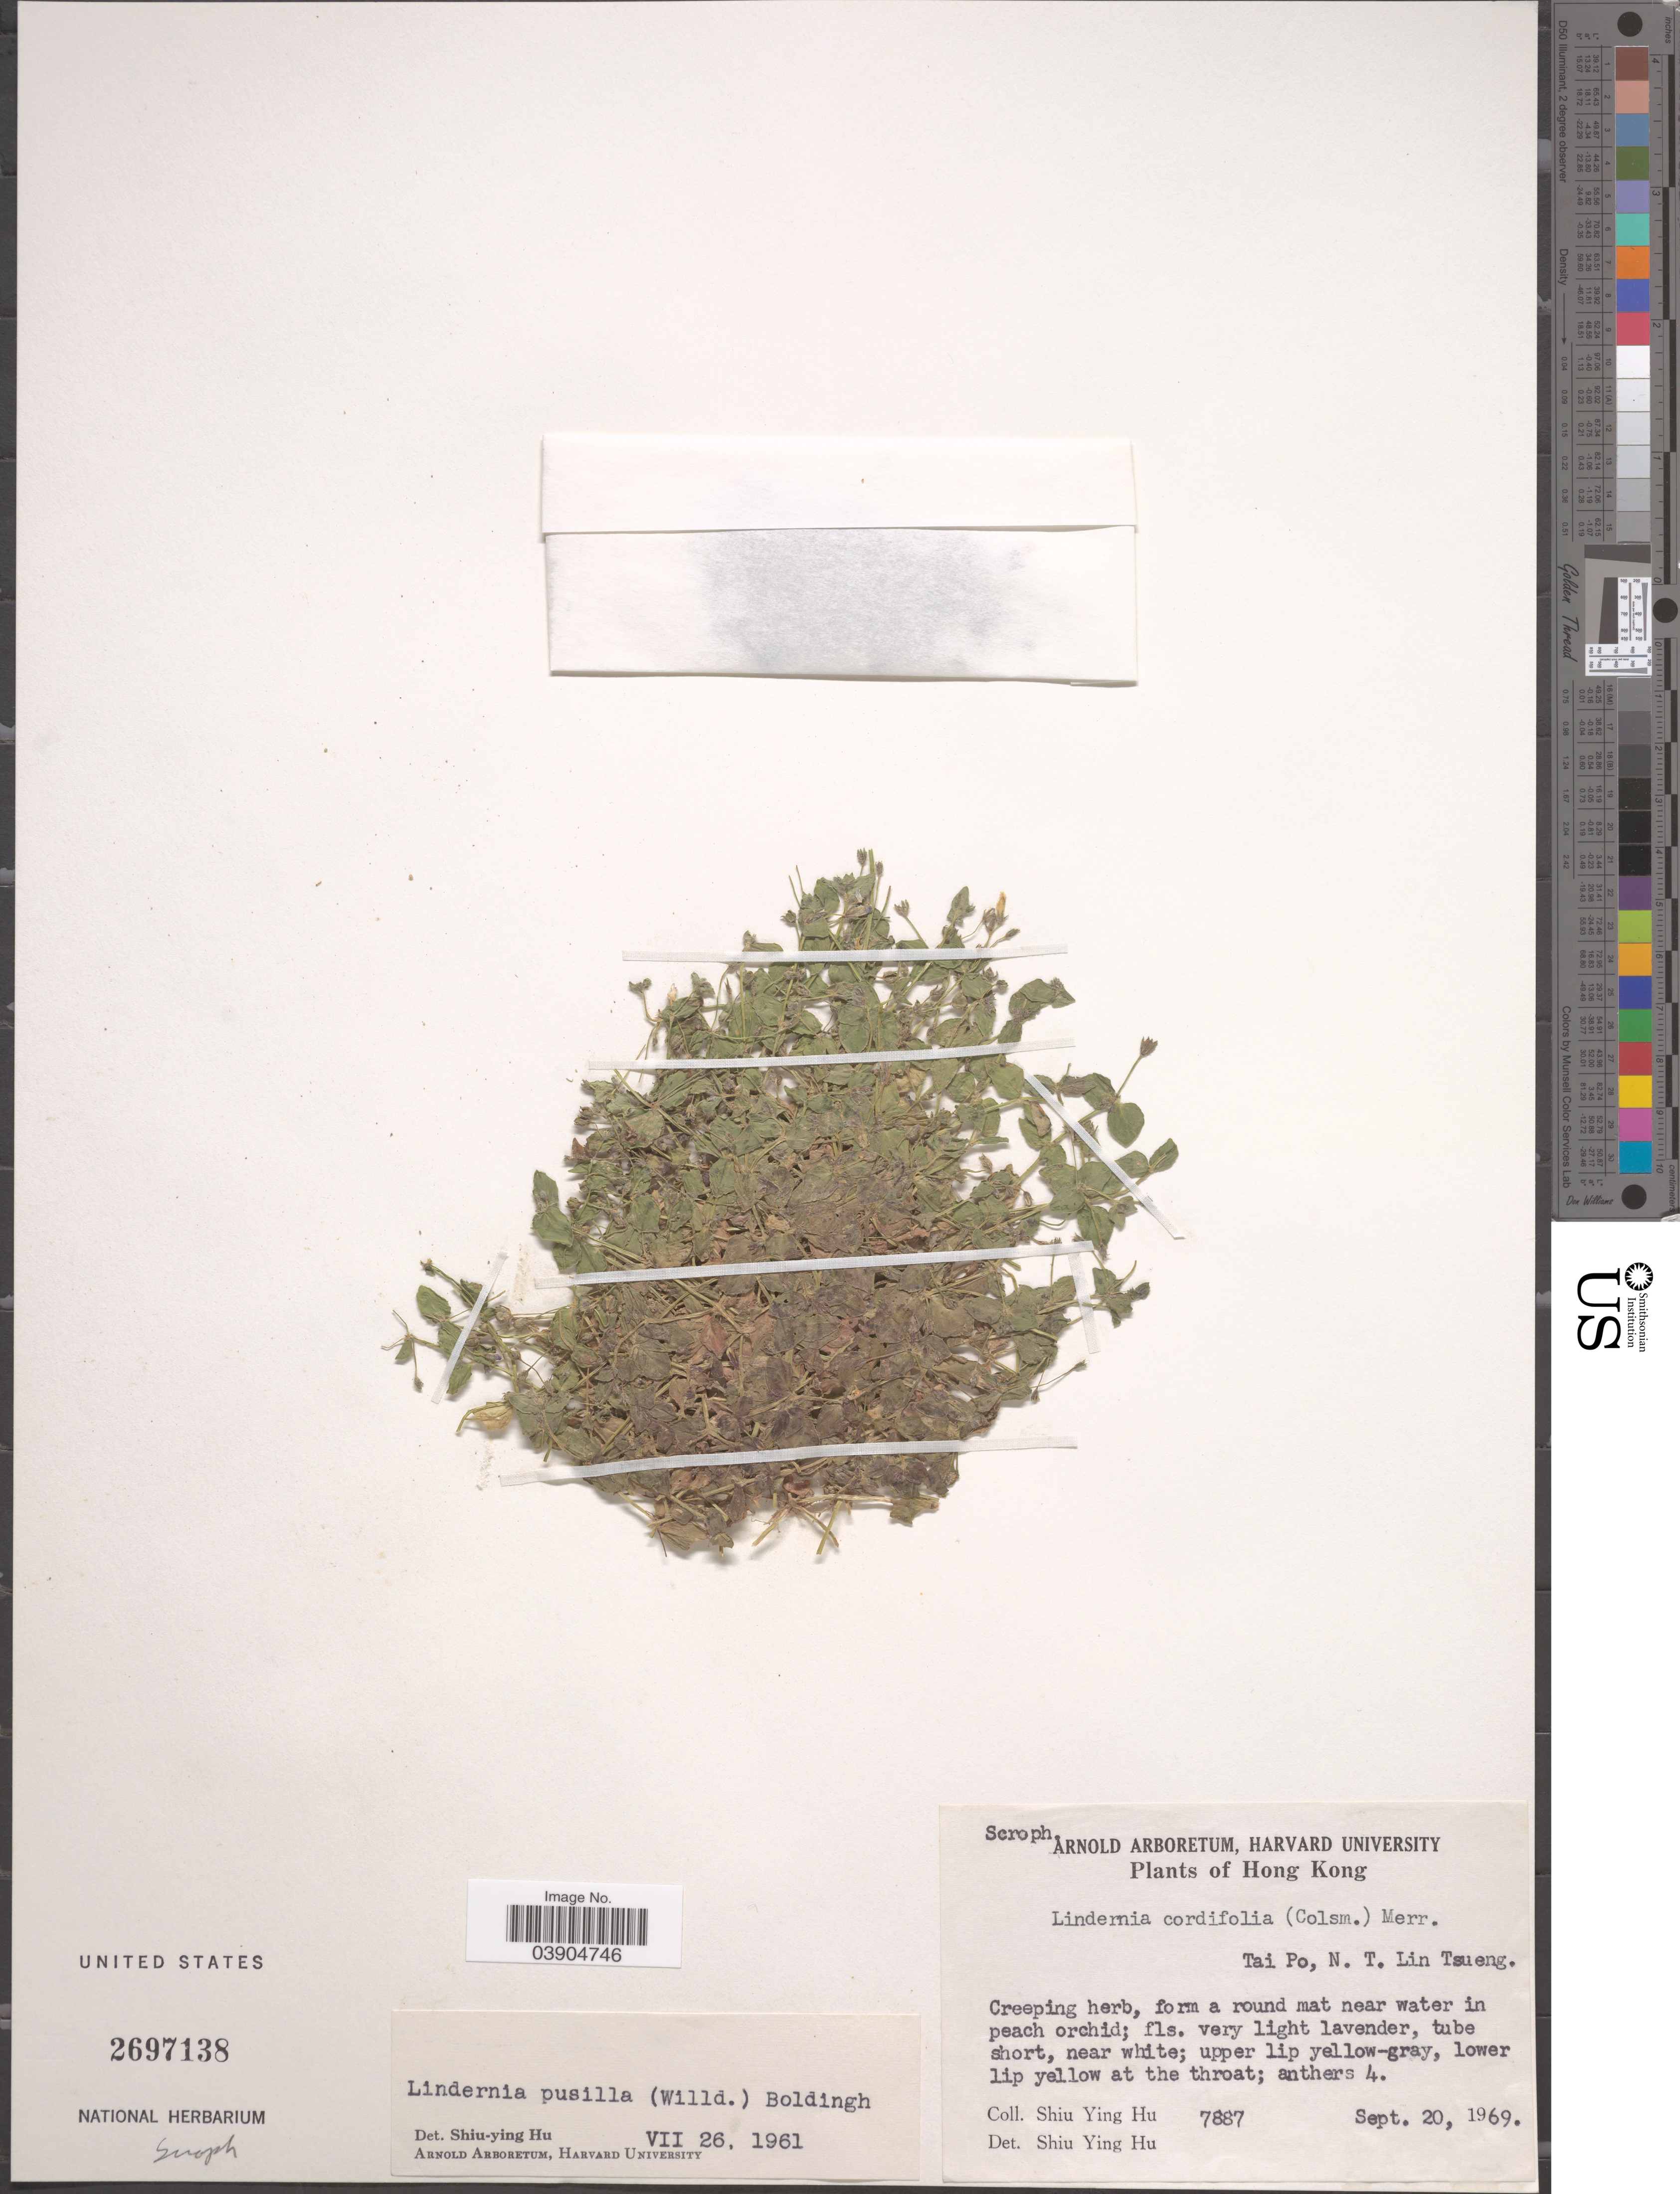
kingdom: Plantae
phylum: Tracheophyta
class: Magnoliopsida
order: Lamiales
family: Linderniaceae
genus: Lindernia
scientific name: Lindernia pusilla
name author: (Willd.) Bold.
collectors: S. Y. Hu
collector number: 7887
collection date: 1969-09-20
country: China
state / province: Hong Kong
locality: Tai Po, N. T. Lin Tsueng.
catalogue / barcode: US 2697138